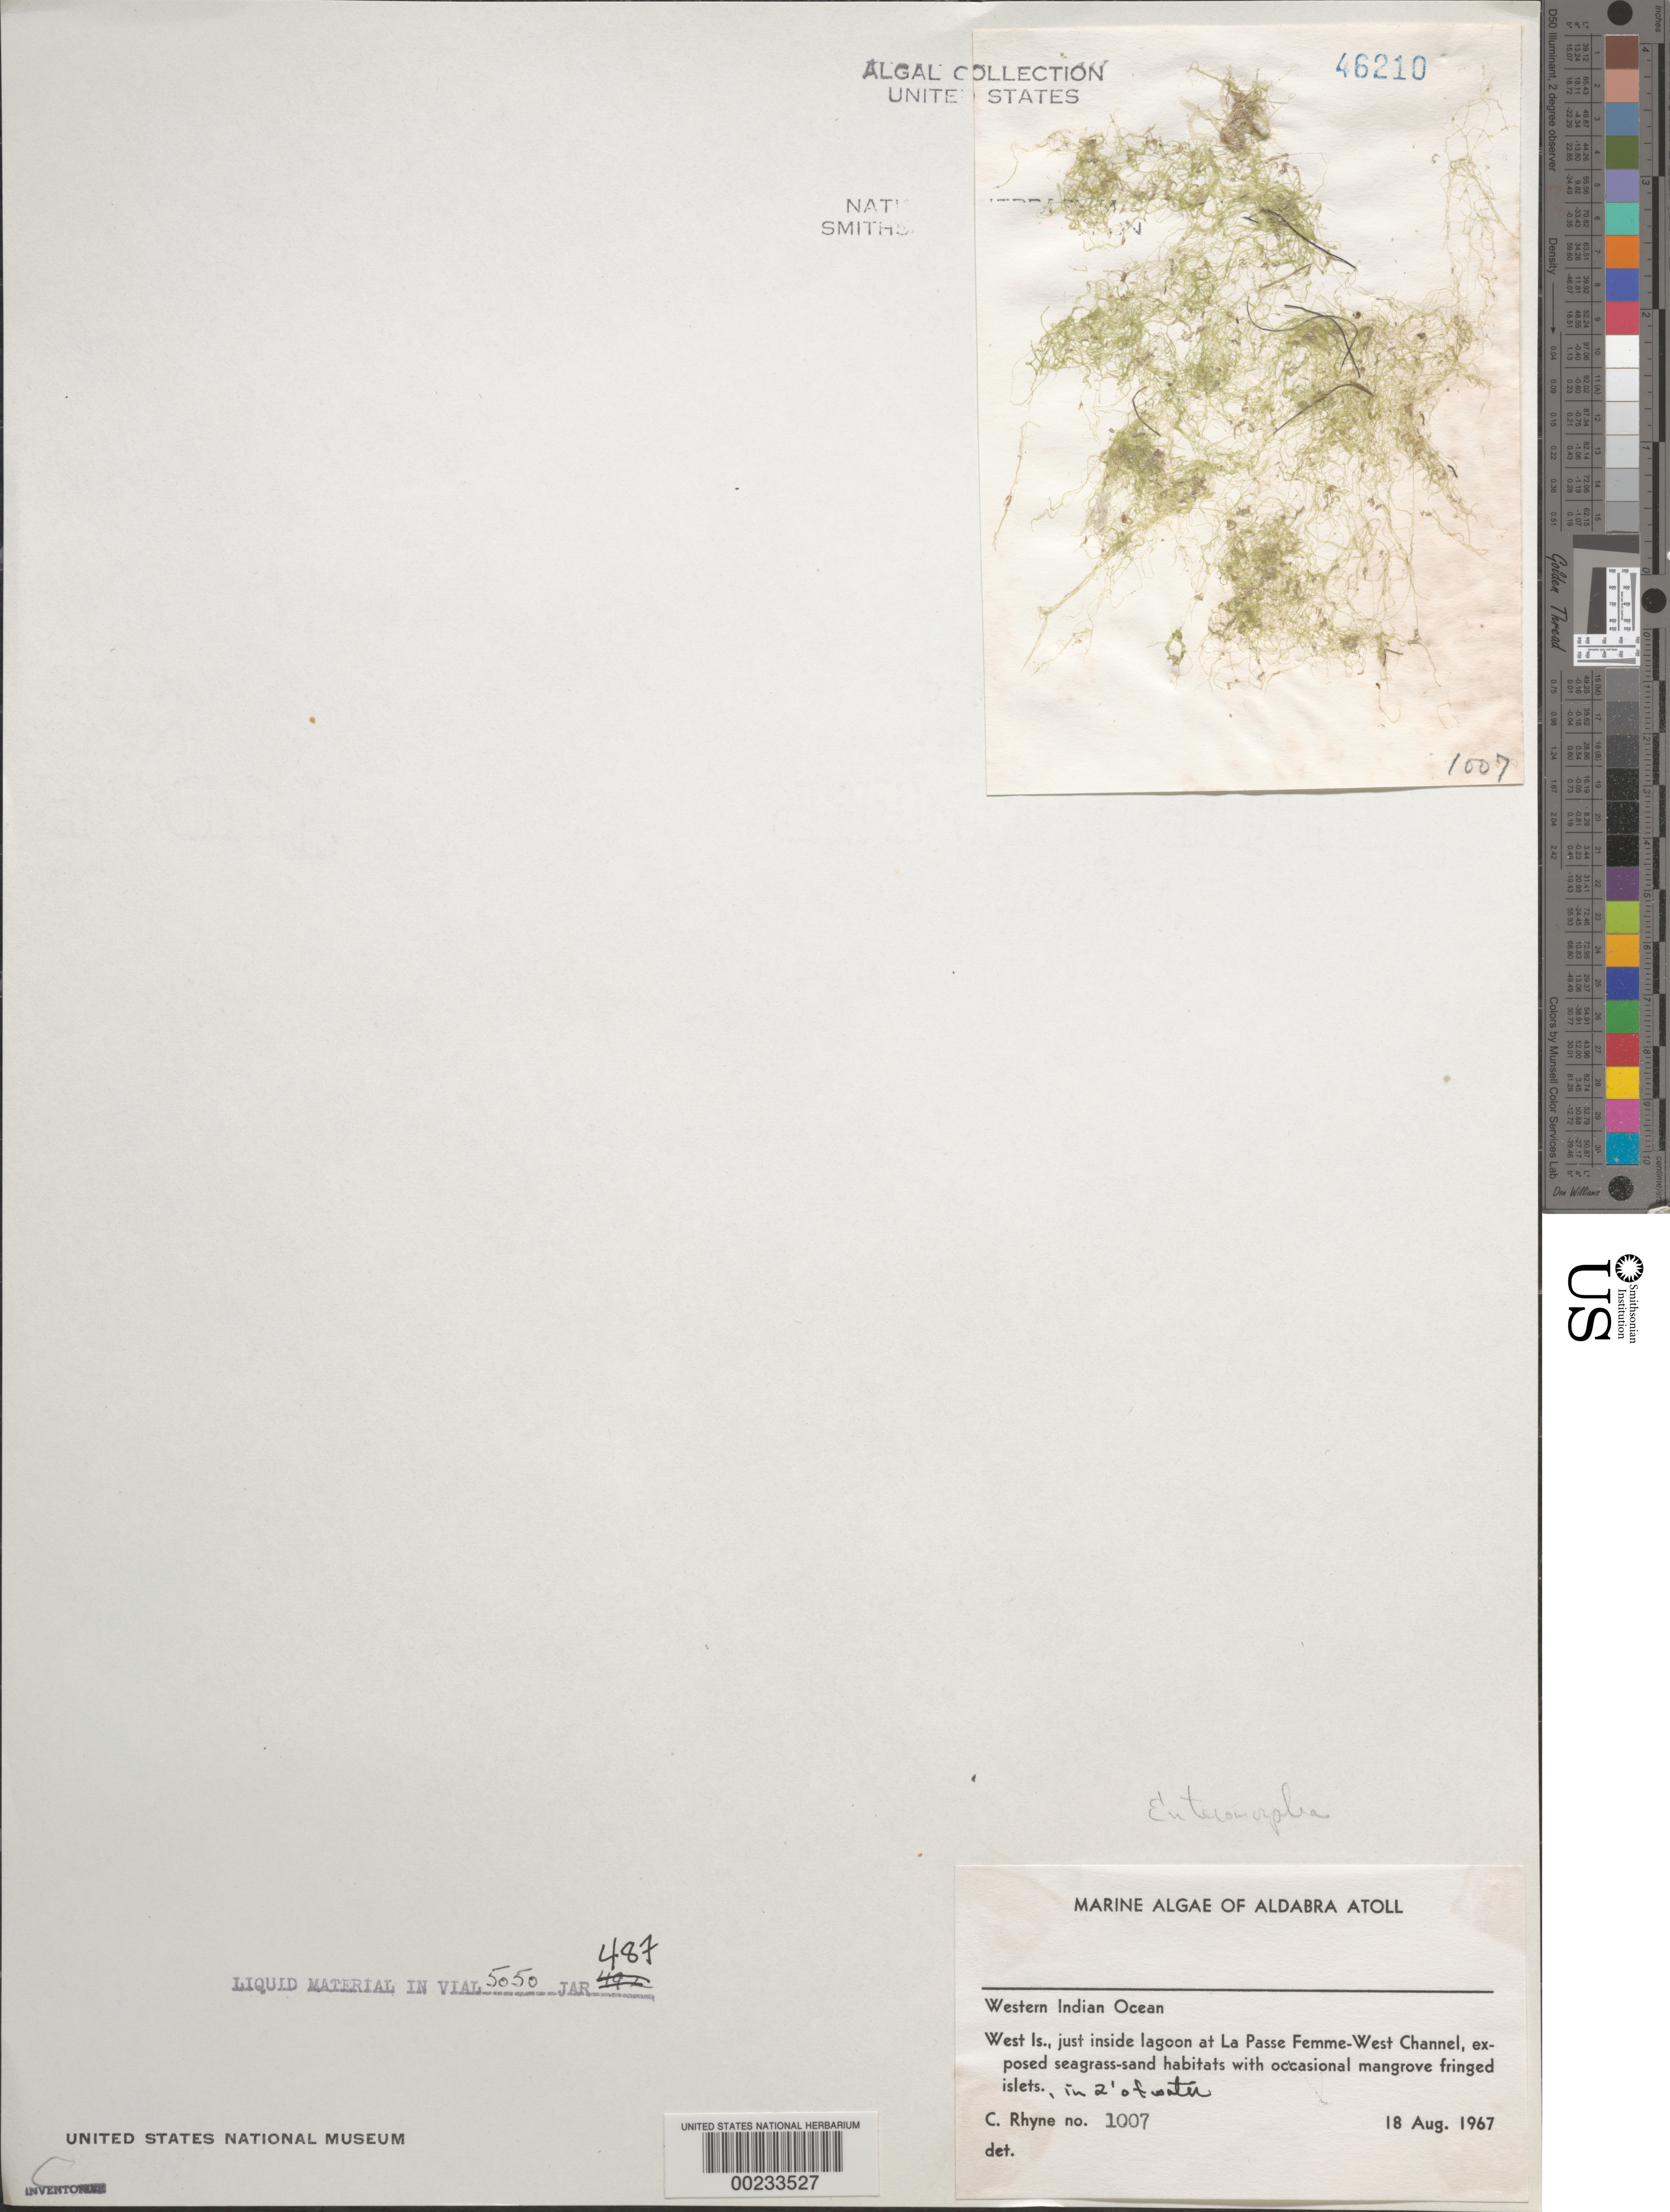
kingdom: Plantae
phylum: Chlorophyta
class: Ulvophyceae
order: Ulvales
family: Ulvaceae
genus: Ulva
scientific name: Ulva sp.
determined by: Algae name updating Project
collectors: C. Rhyne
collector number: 1007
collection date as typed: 18 Aug 1967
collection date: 1967-08-18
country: Seychelles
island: Aldabra Atoll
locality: West Islet, La Passe Femme-West Channel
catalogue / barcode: US 46210